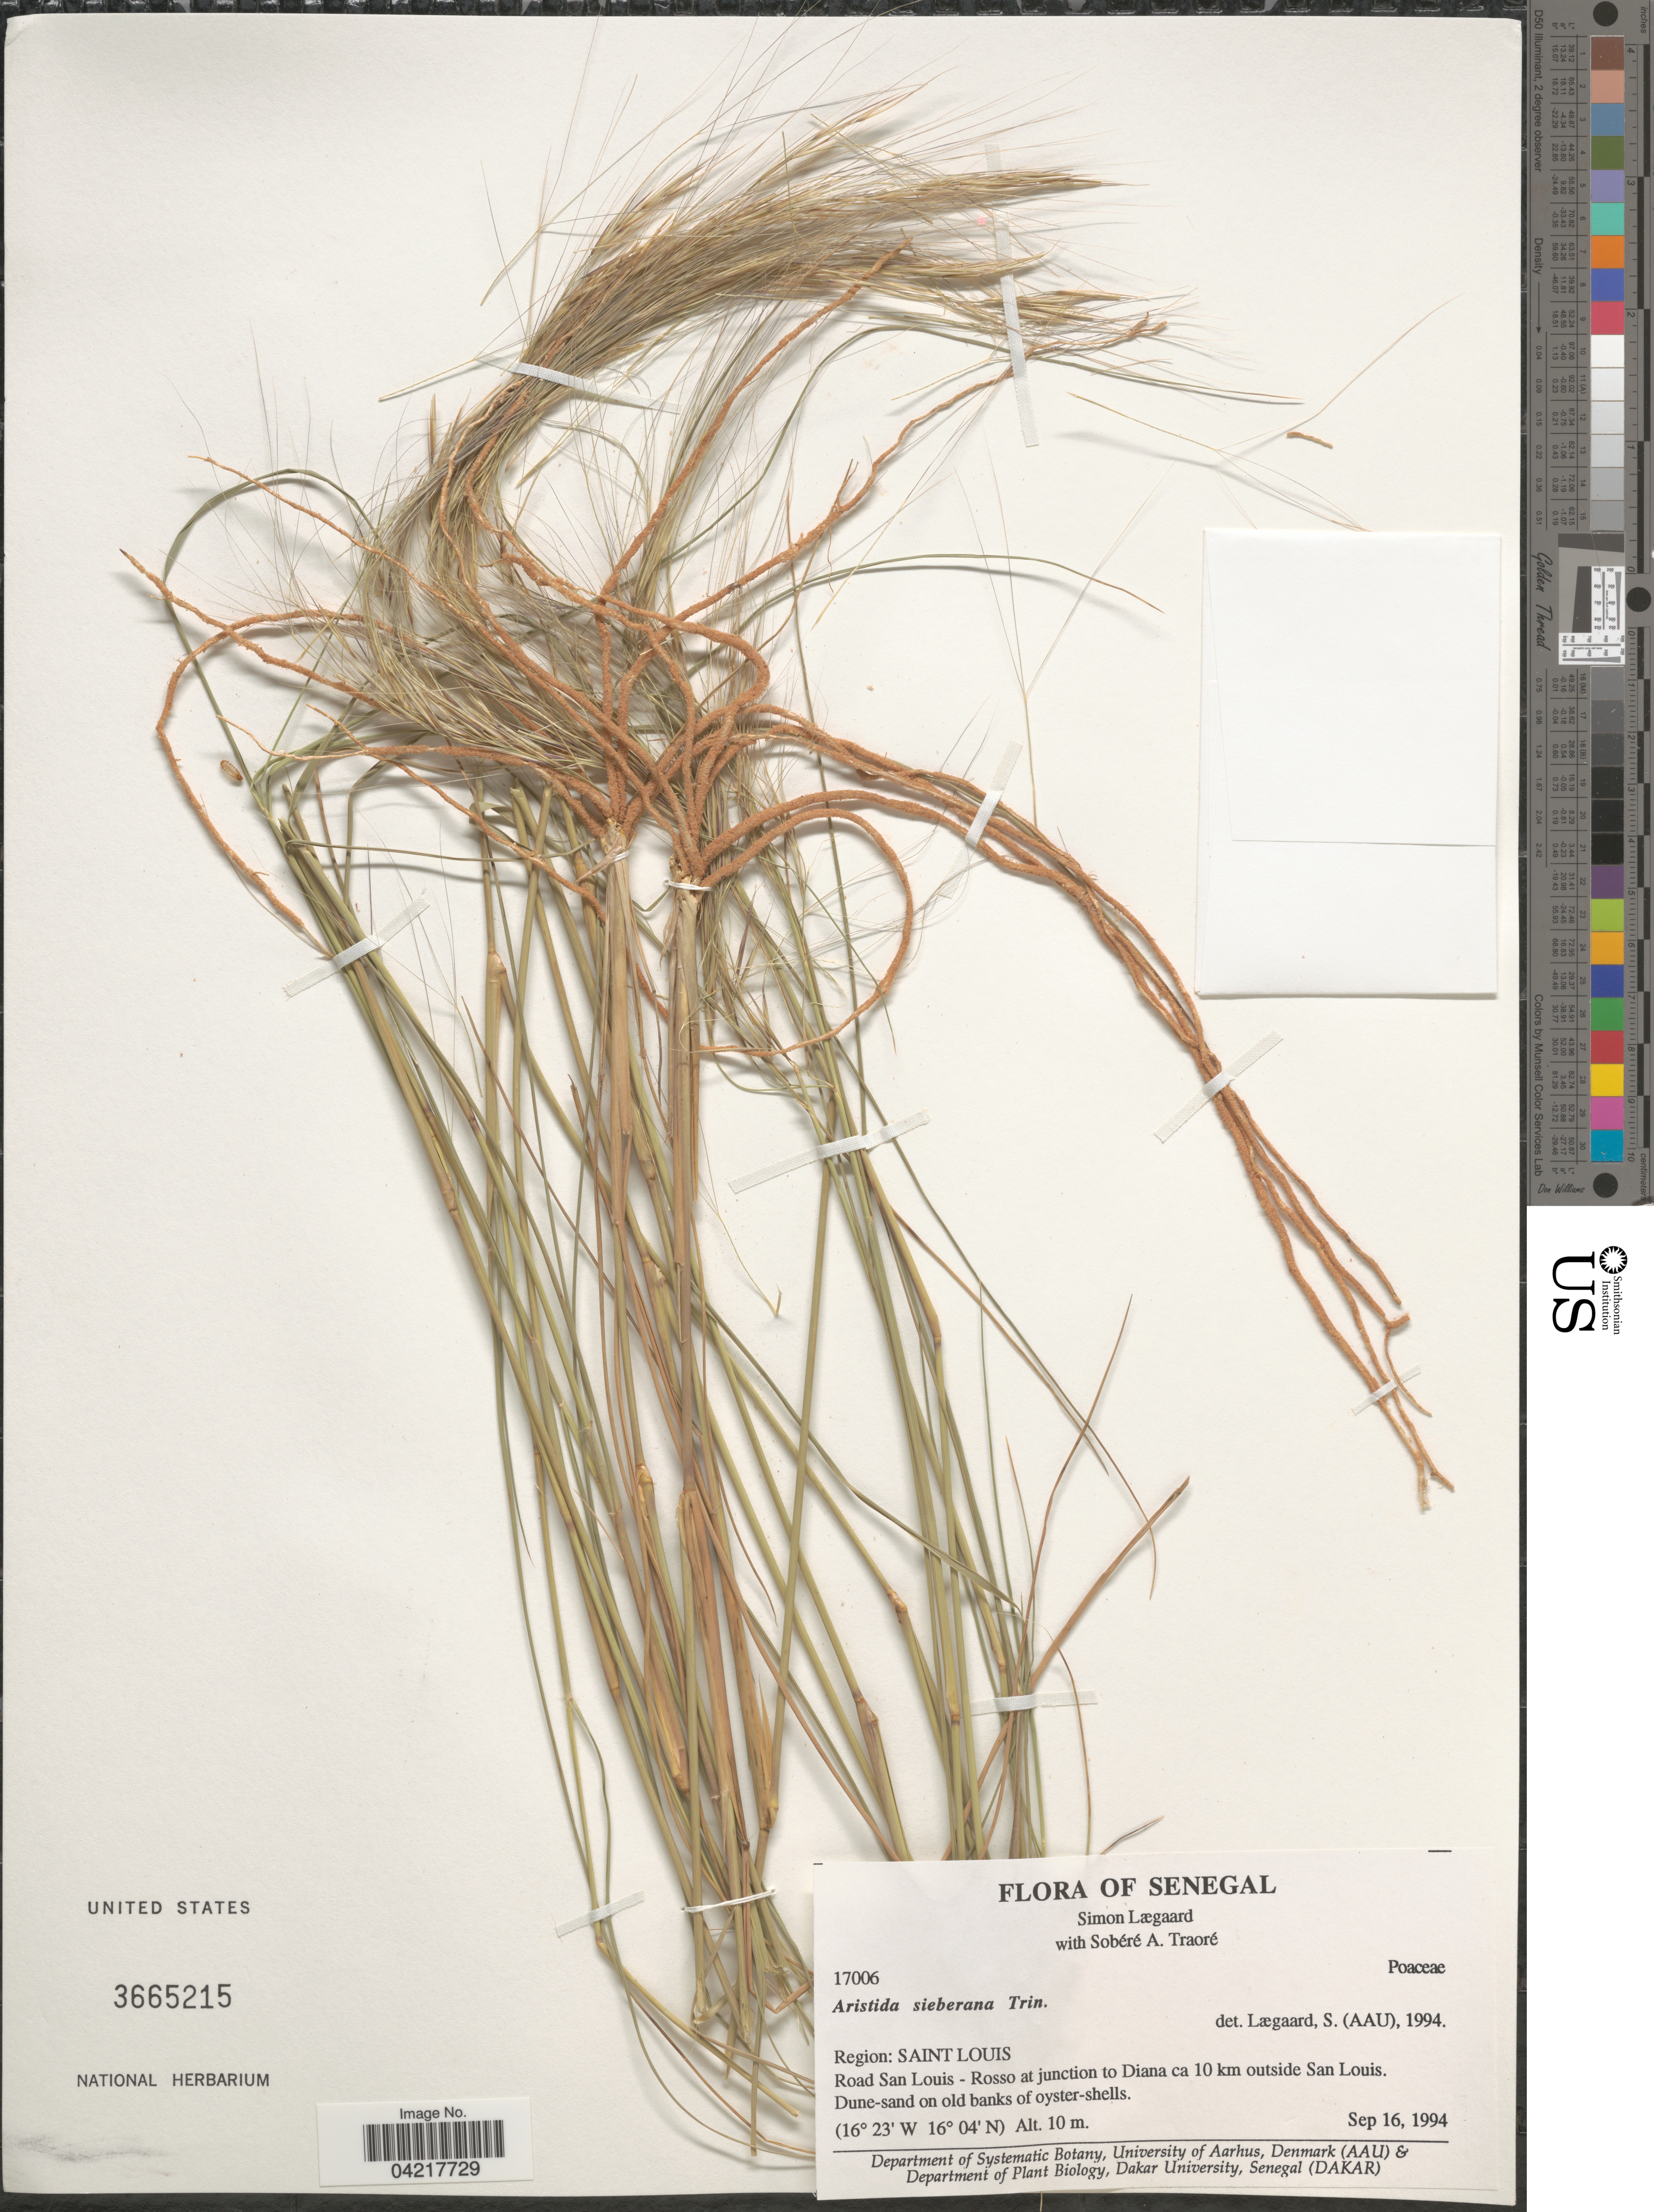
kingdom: Plantae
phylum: Tracheophyta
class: Liliopsida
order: Poales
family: Poaceae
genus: Aristida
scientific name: Aristida sieberiana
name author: Trin. ex Spreng.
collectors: S. Lægaard & S. Traore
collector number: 17006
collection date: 1994-09-16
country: Senegal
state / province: Saint-Louis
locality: Region: Saint Louis. Road San Louis - Rosso at junction to Diana ca 10 km outside San Louis. Dune-sand on old banks of oyster-shells.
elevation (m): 10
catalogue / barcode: US 3665215